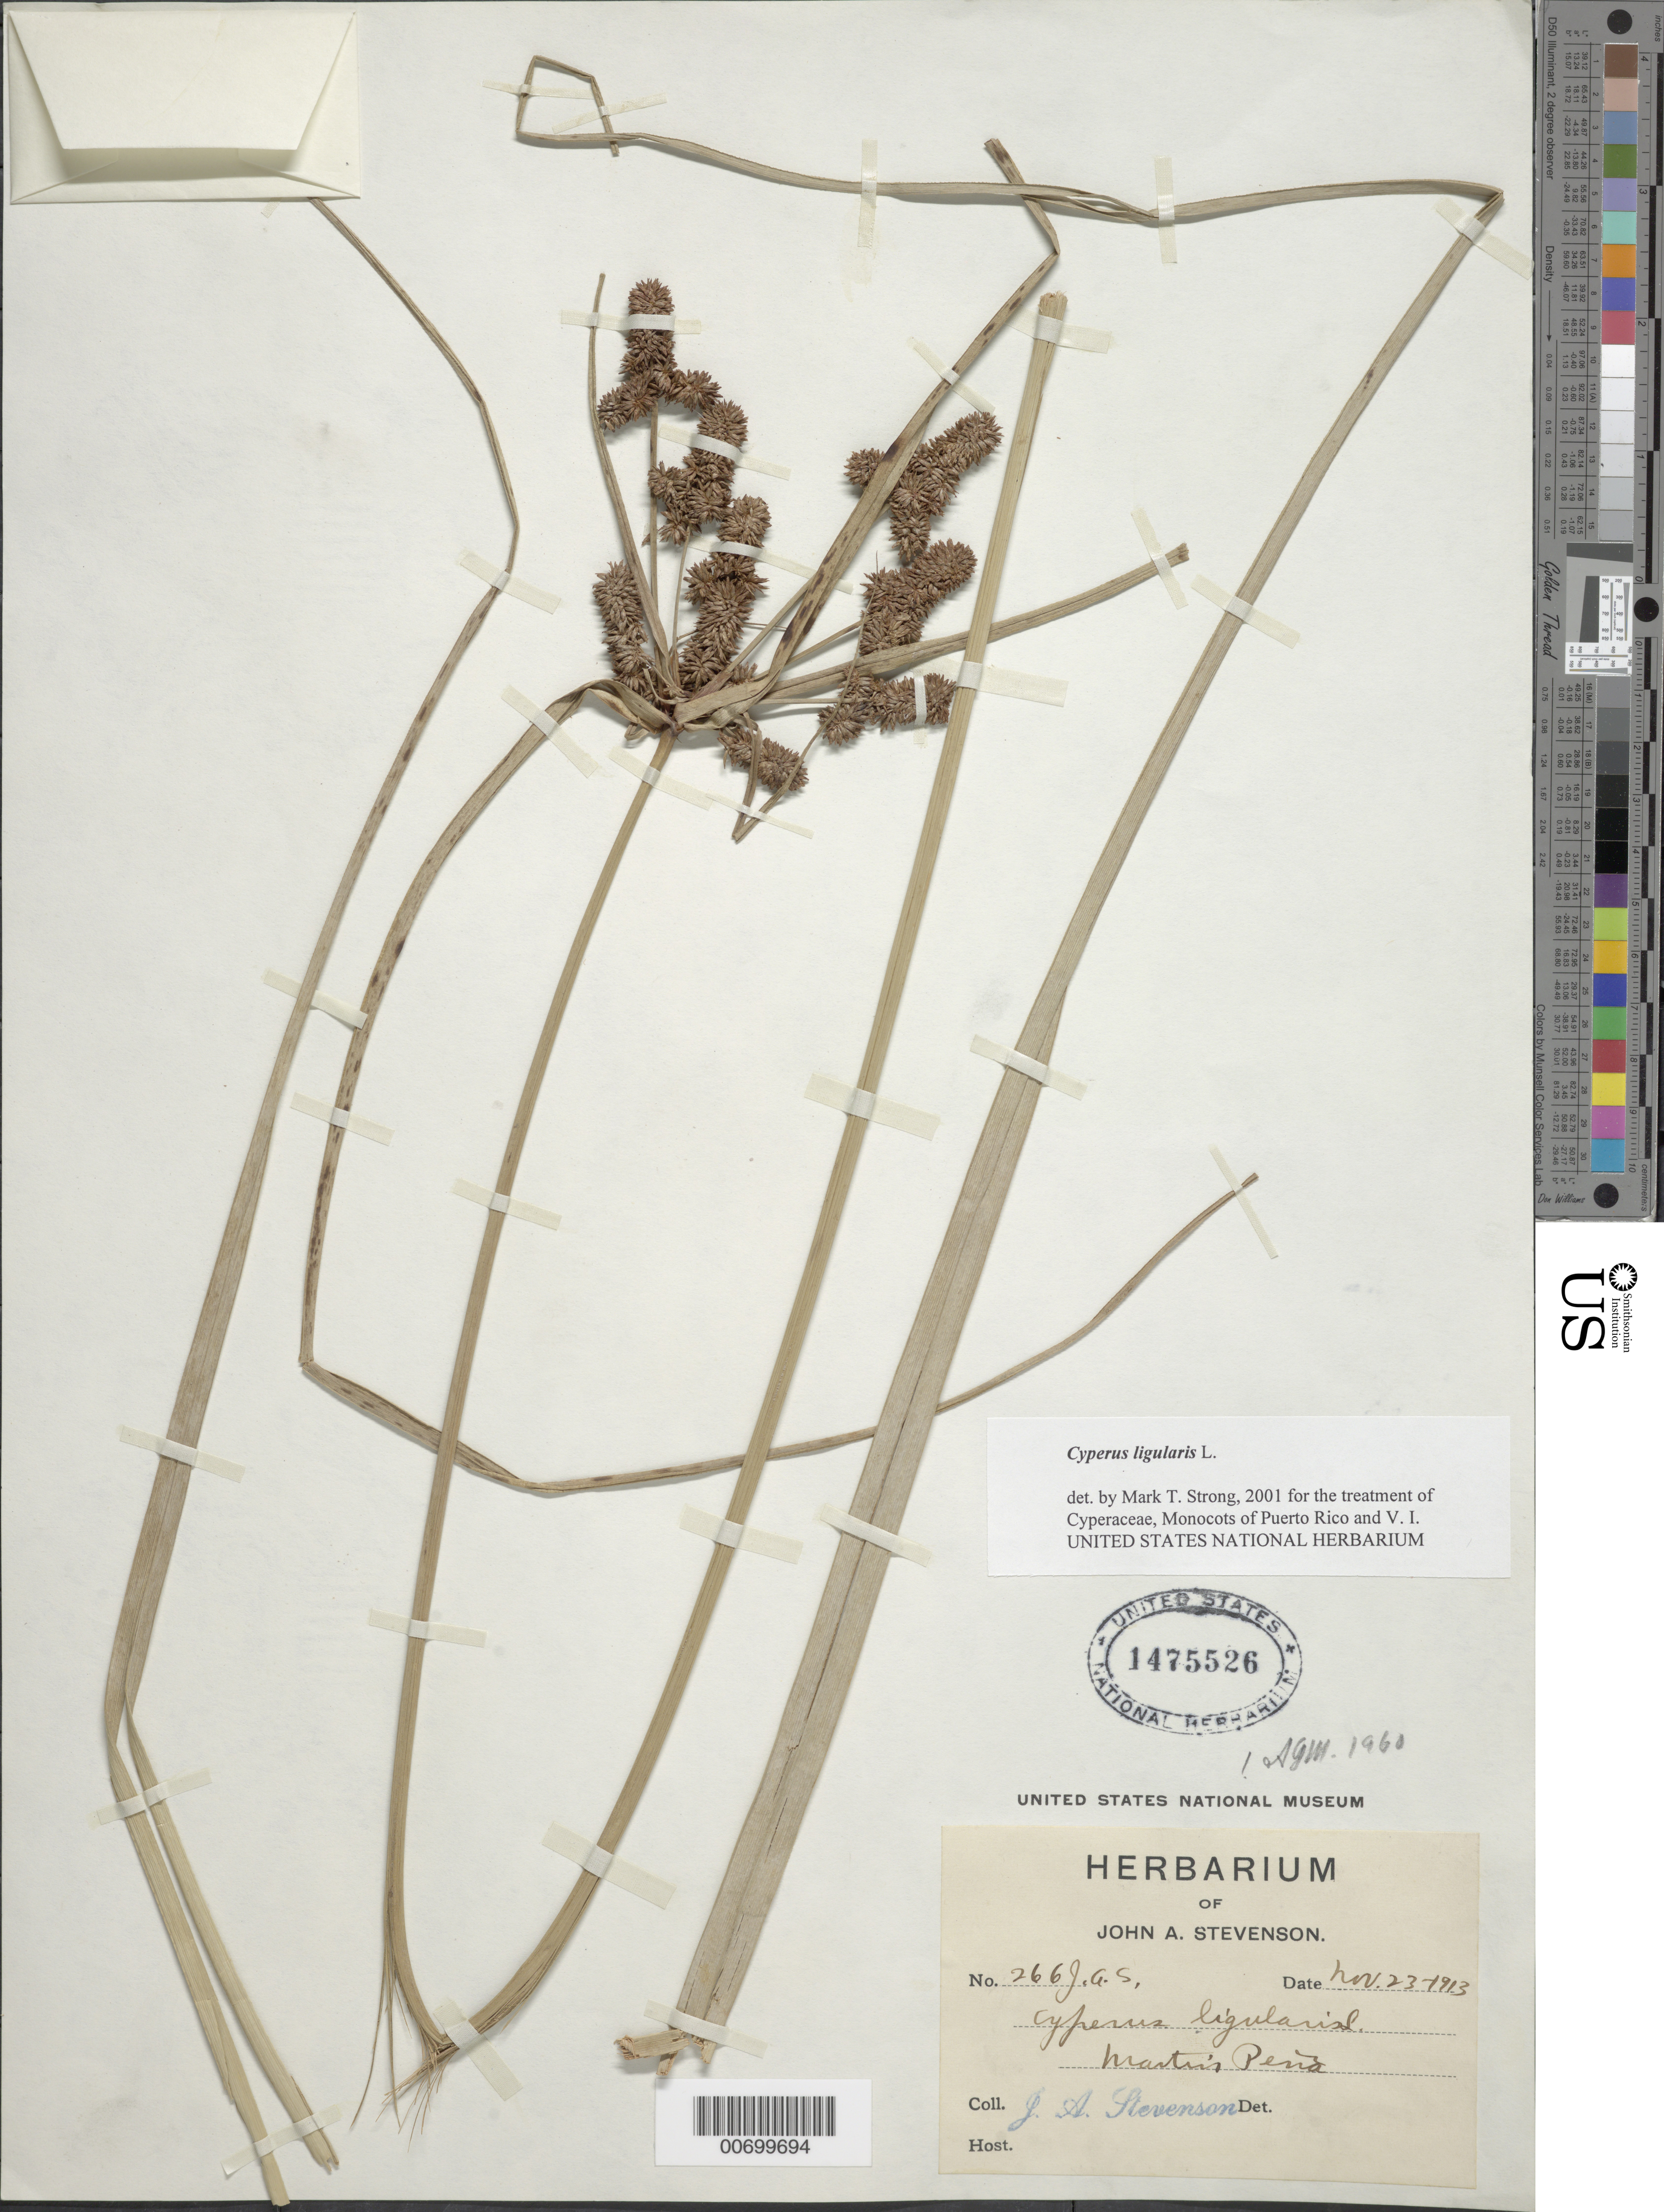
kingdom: Plantae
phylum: Tracheophyta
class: Liliopsida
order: Poales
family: Cyperaceae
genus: Cyperus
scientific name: Cyperus ligularis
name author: L.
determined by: Strong, M. T., (US), Smithsonian Institution - National Museum of Natural History (UNITED STATES)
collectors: J. Stevenson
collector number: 266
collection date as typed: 23 Nov 1913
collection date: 1913-11-23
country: Puerto Rico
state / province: San Juan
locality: Martín Peña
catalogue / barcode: US 1475526